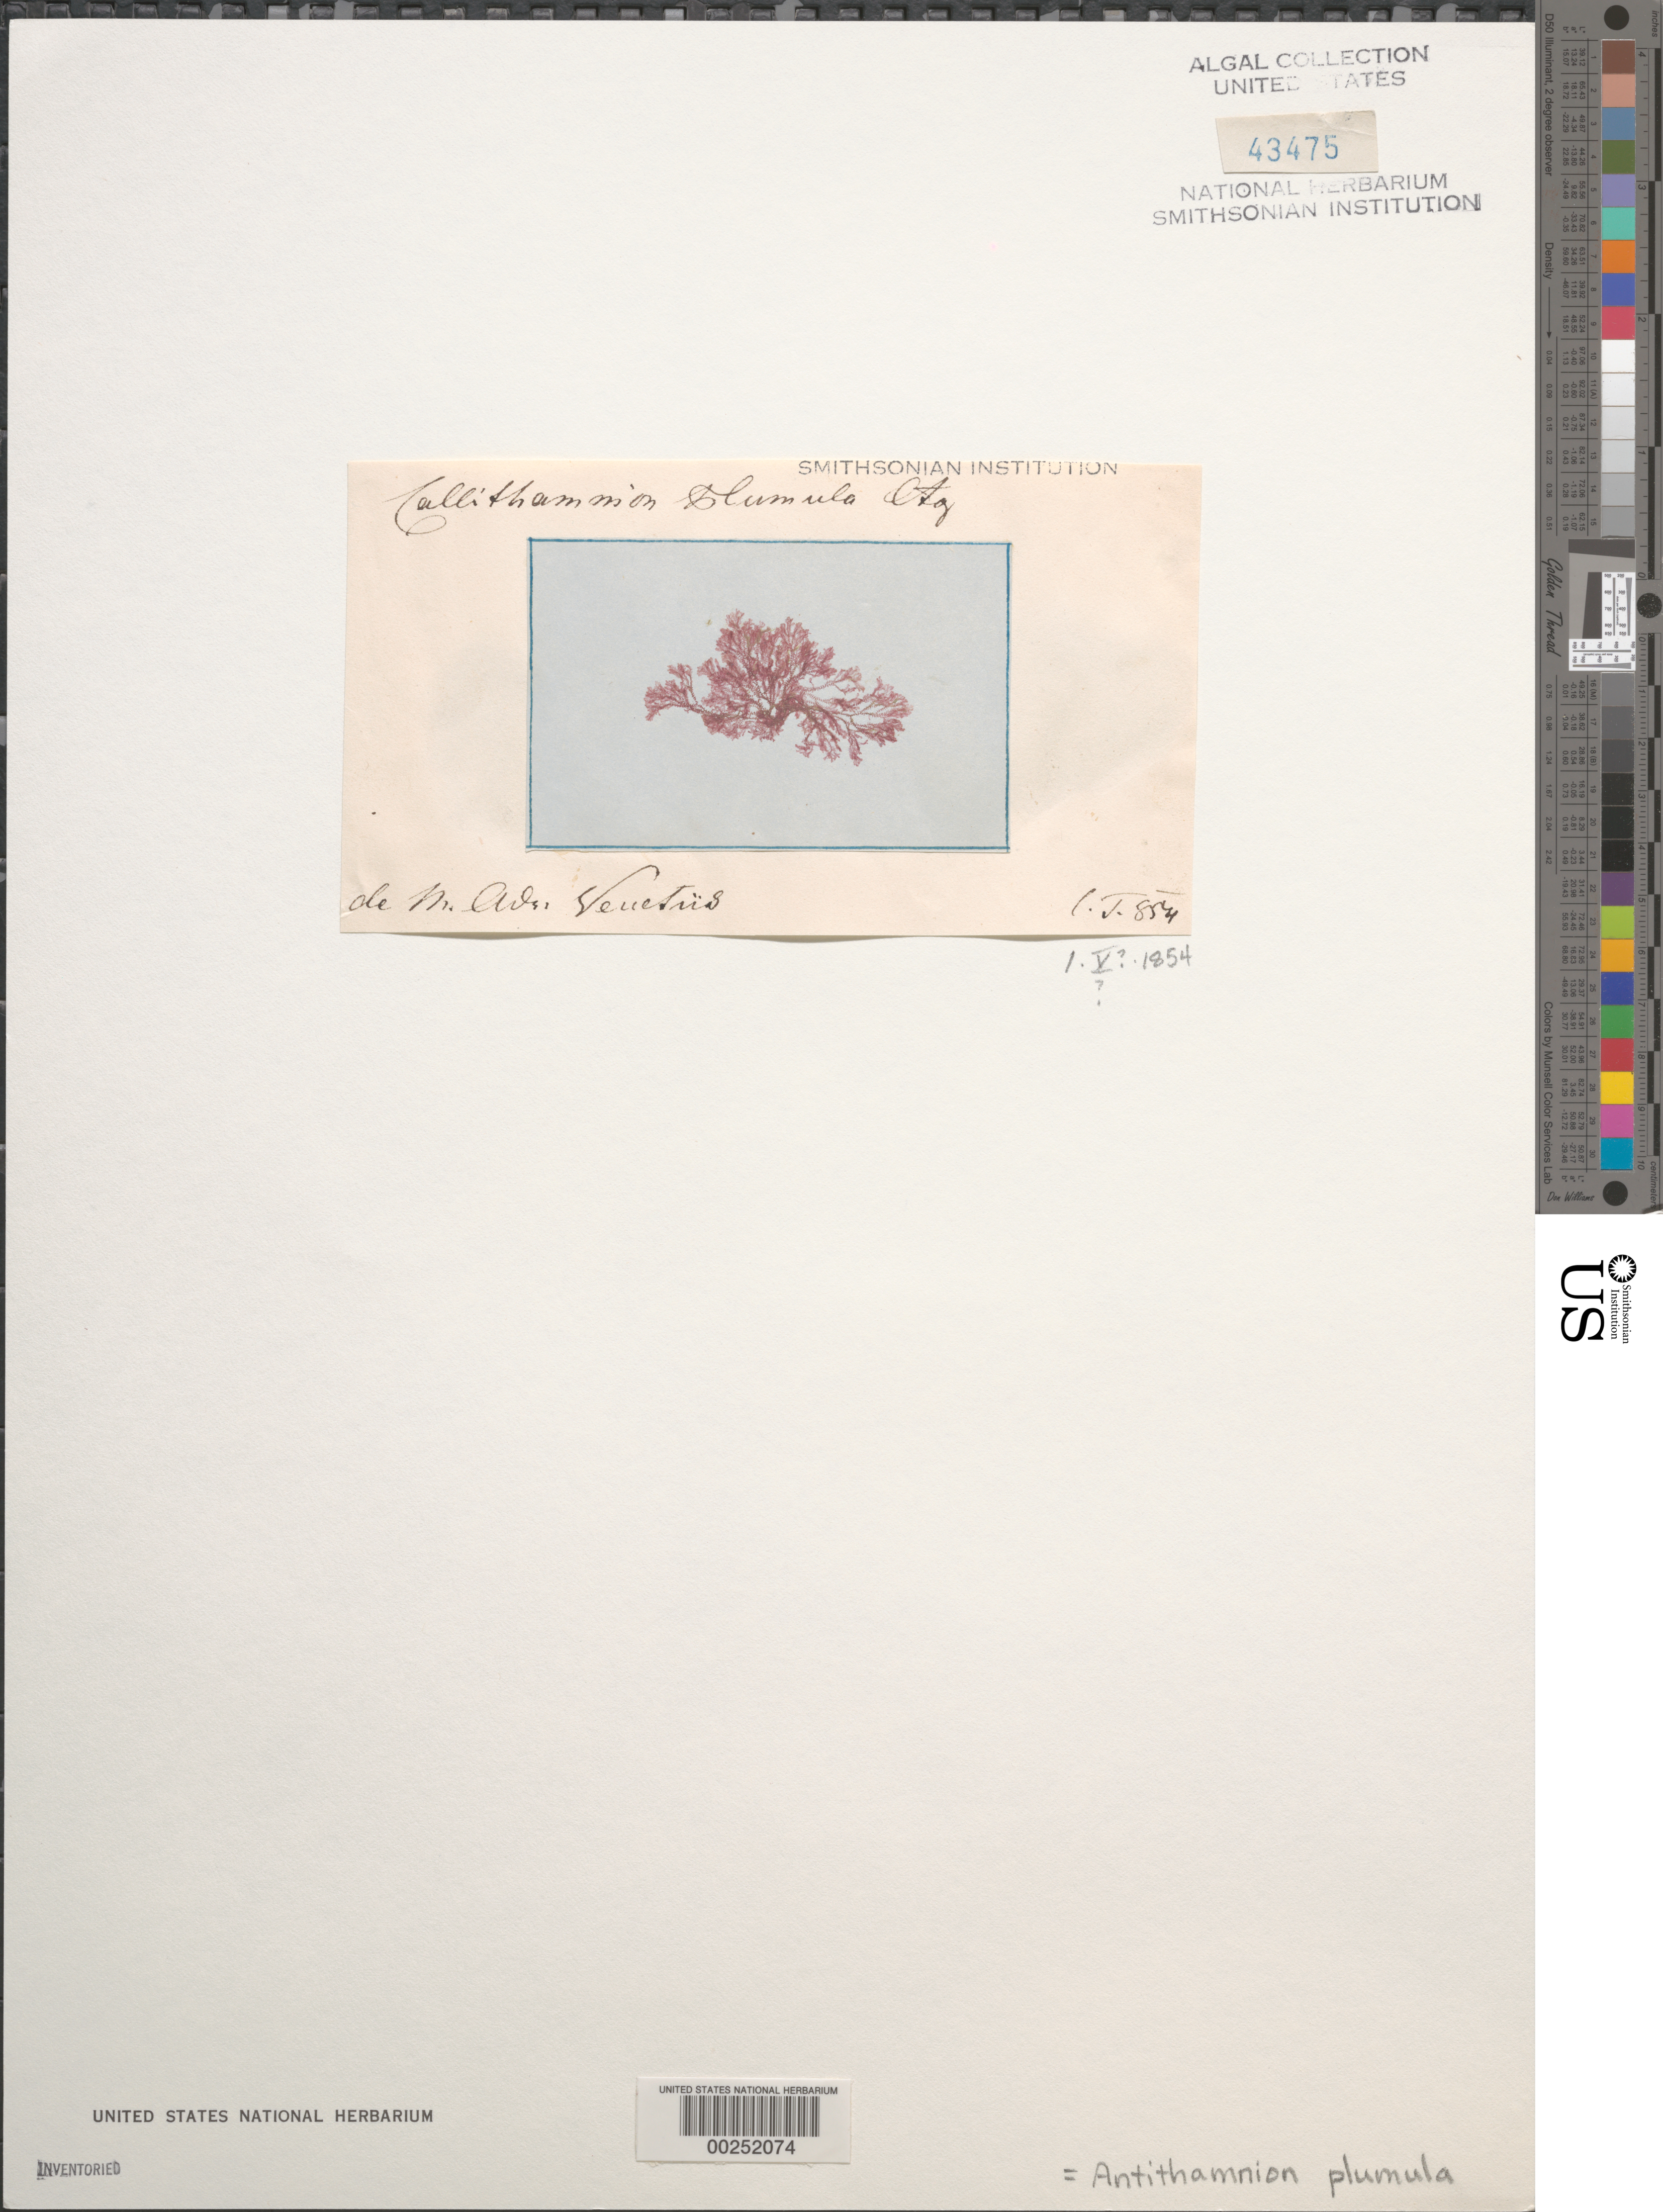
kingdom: Plantae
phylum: Rhodophyta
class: Florideophyceae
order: Ceramiales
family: Ceramiaceae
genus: Pterothamnion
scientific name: Pterothamnion plumula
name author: (J. Ellis) Näg.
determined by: Algae name updating Project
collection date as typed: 01 May 1854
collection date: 1854-05-01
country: Italy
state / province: Veneto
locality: Adriatic sea (m. adr.), venice (venetiis)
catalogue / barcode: US 43475